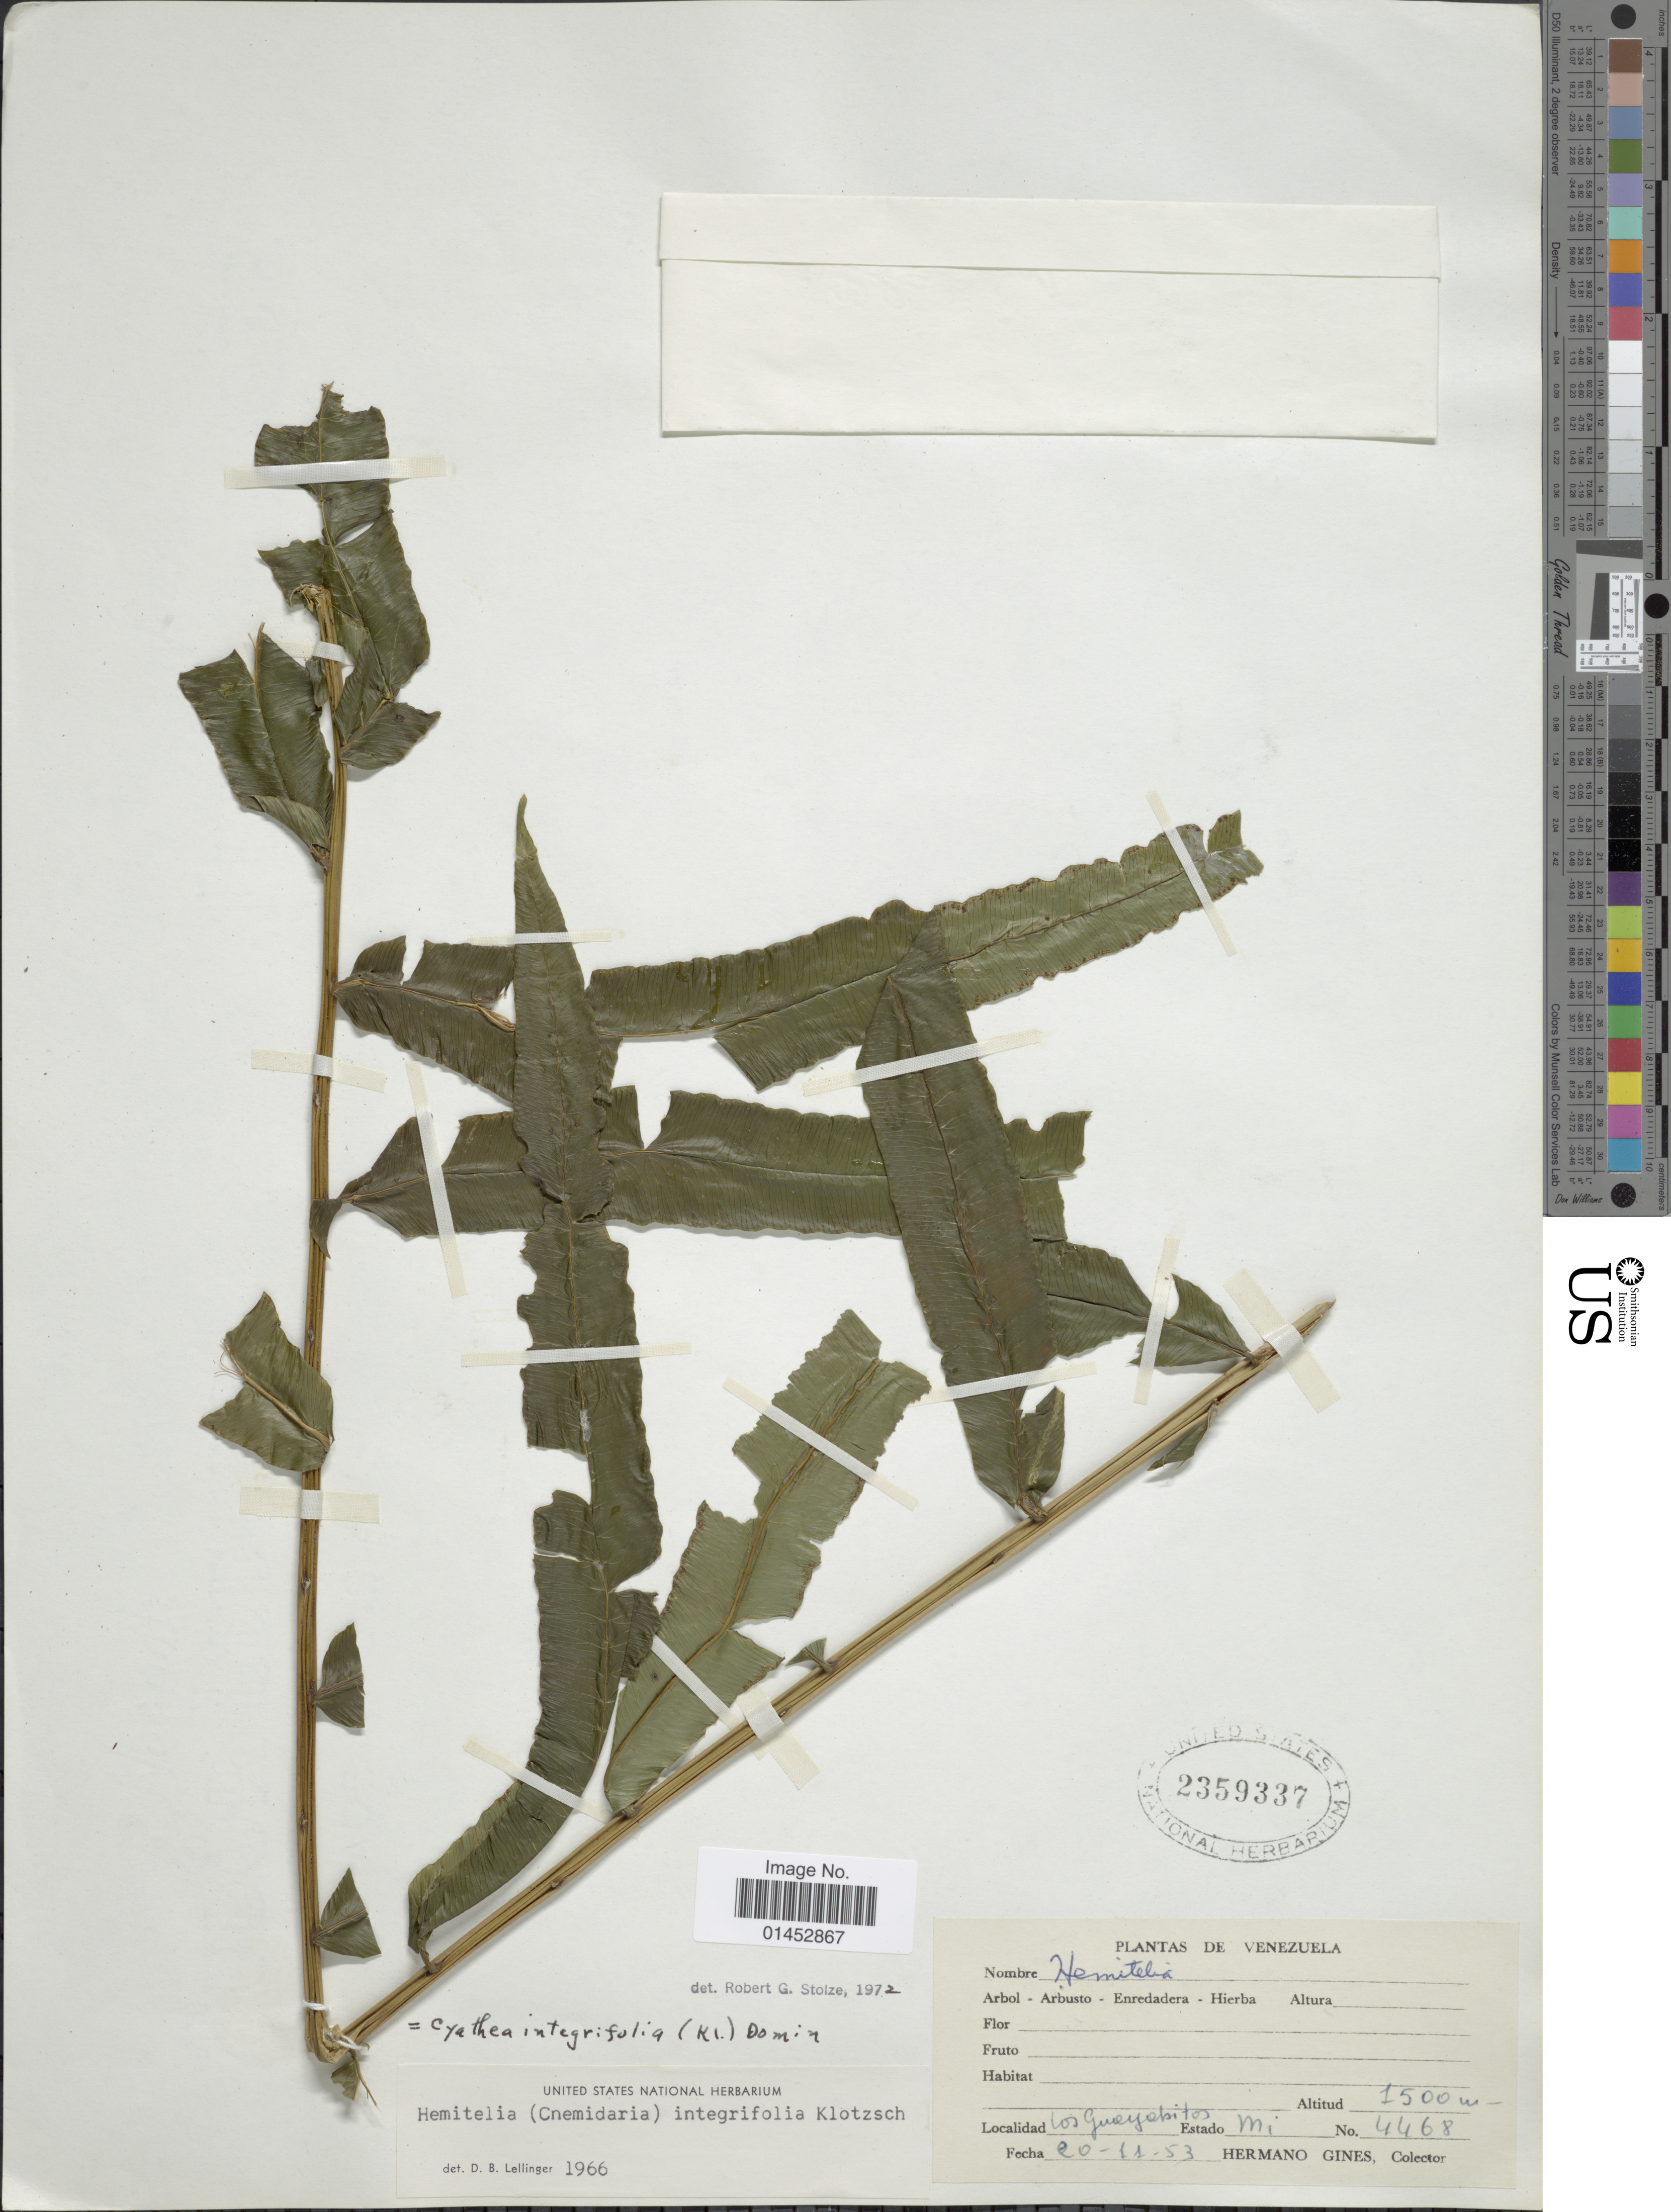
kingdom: Plantae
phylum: Tracheophyta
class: Polypodiopsida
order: Cyatheales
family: Cyatheaceae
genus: Cyathea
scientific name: Cyathea speciosa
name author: Humb. & Bonpl. ex Willd.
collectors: Bro. Gines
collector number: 4468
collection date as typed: Transcribed d/m/y: 20/11/53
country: Venezuela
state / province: Miranda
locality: Los Guayabitos, Estado Mi. [State of Miranda]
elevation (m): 1500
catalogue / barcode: US 2359337